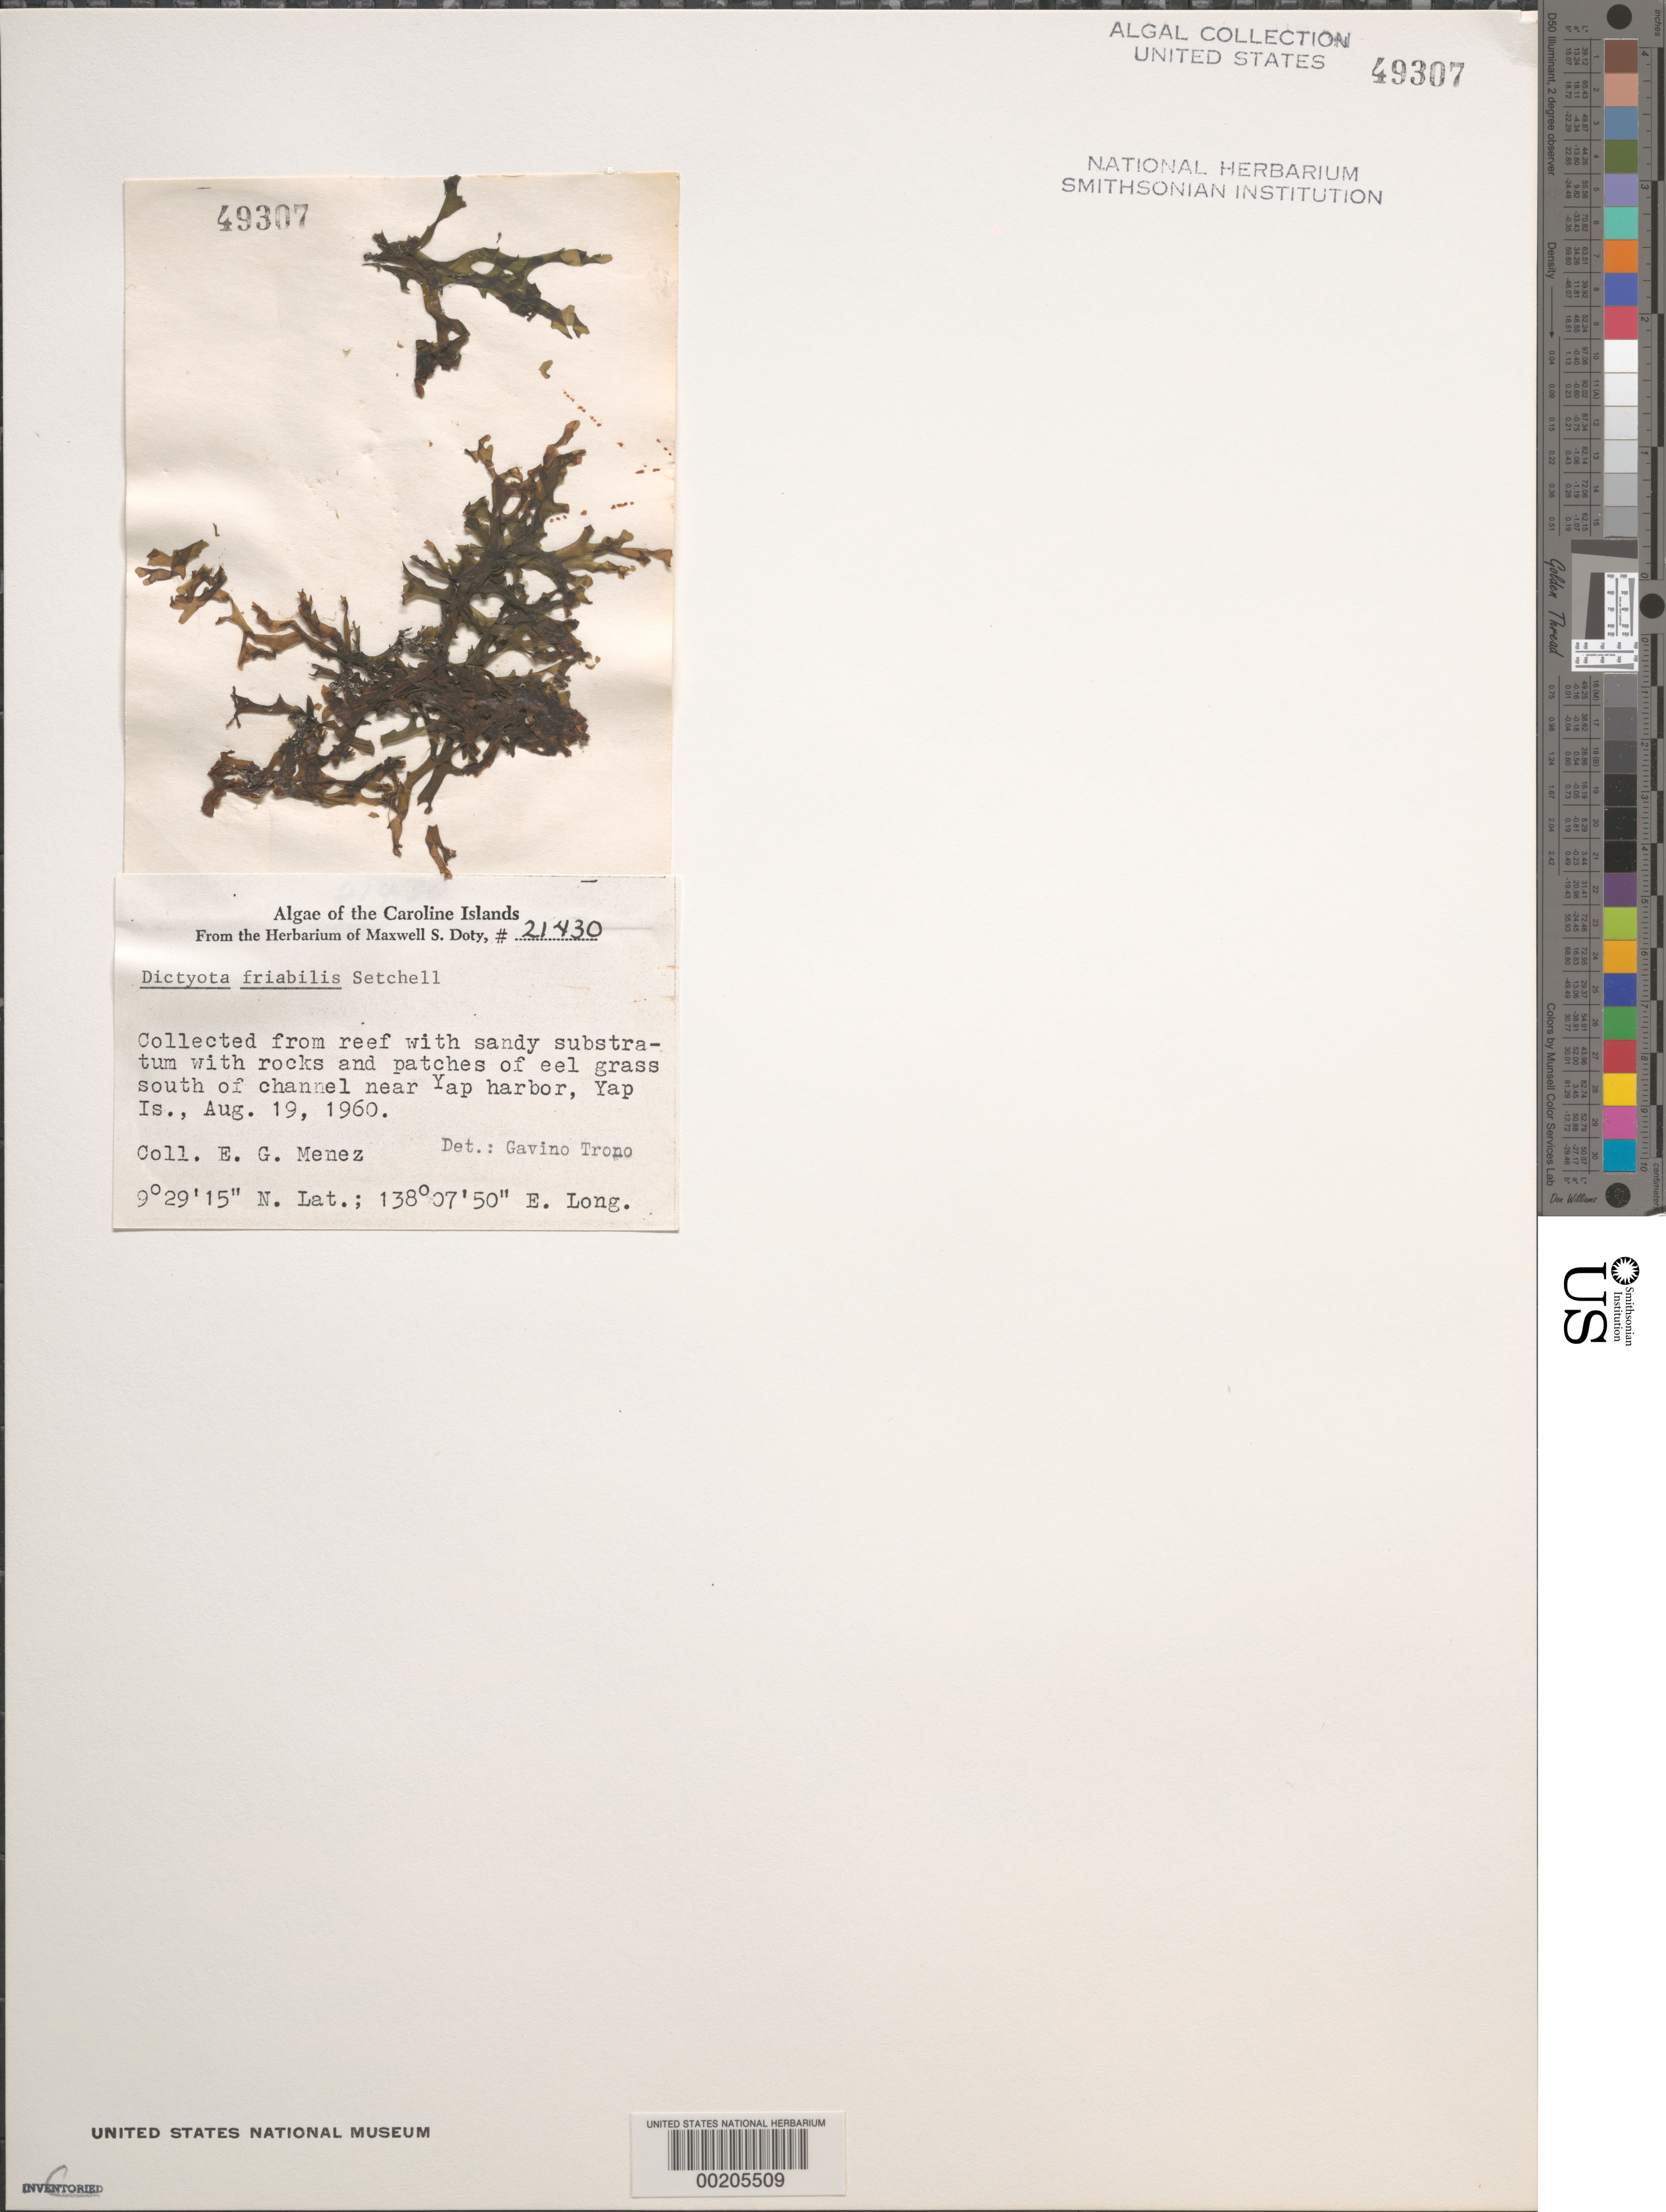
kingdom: Chromista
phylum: Ochrophyta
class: Phaeophyceae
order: Dictyotales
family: Dictyotaceae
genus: Dictyota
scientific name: Dictyota friabilis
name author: Setch.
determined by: Trono, Gavino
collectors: Meñez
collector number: MSD 21430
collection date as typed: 19 Aug 1960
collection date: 1960-08-19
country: Micronesia, Federated States of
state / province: Yap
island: Yap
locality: Near Yap Harbor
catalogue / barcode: US 49307